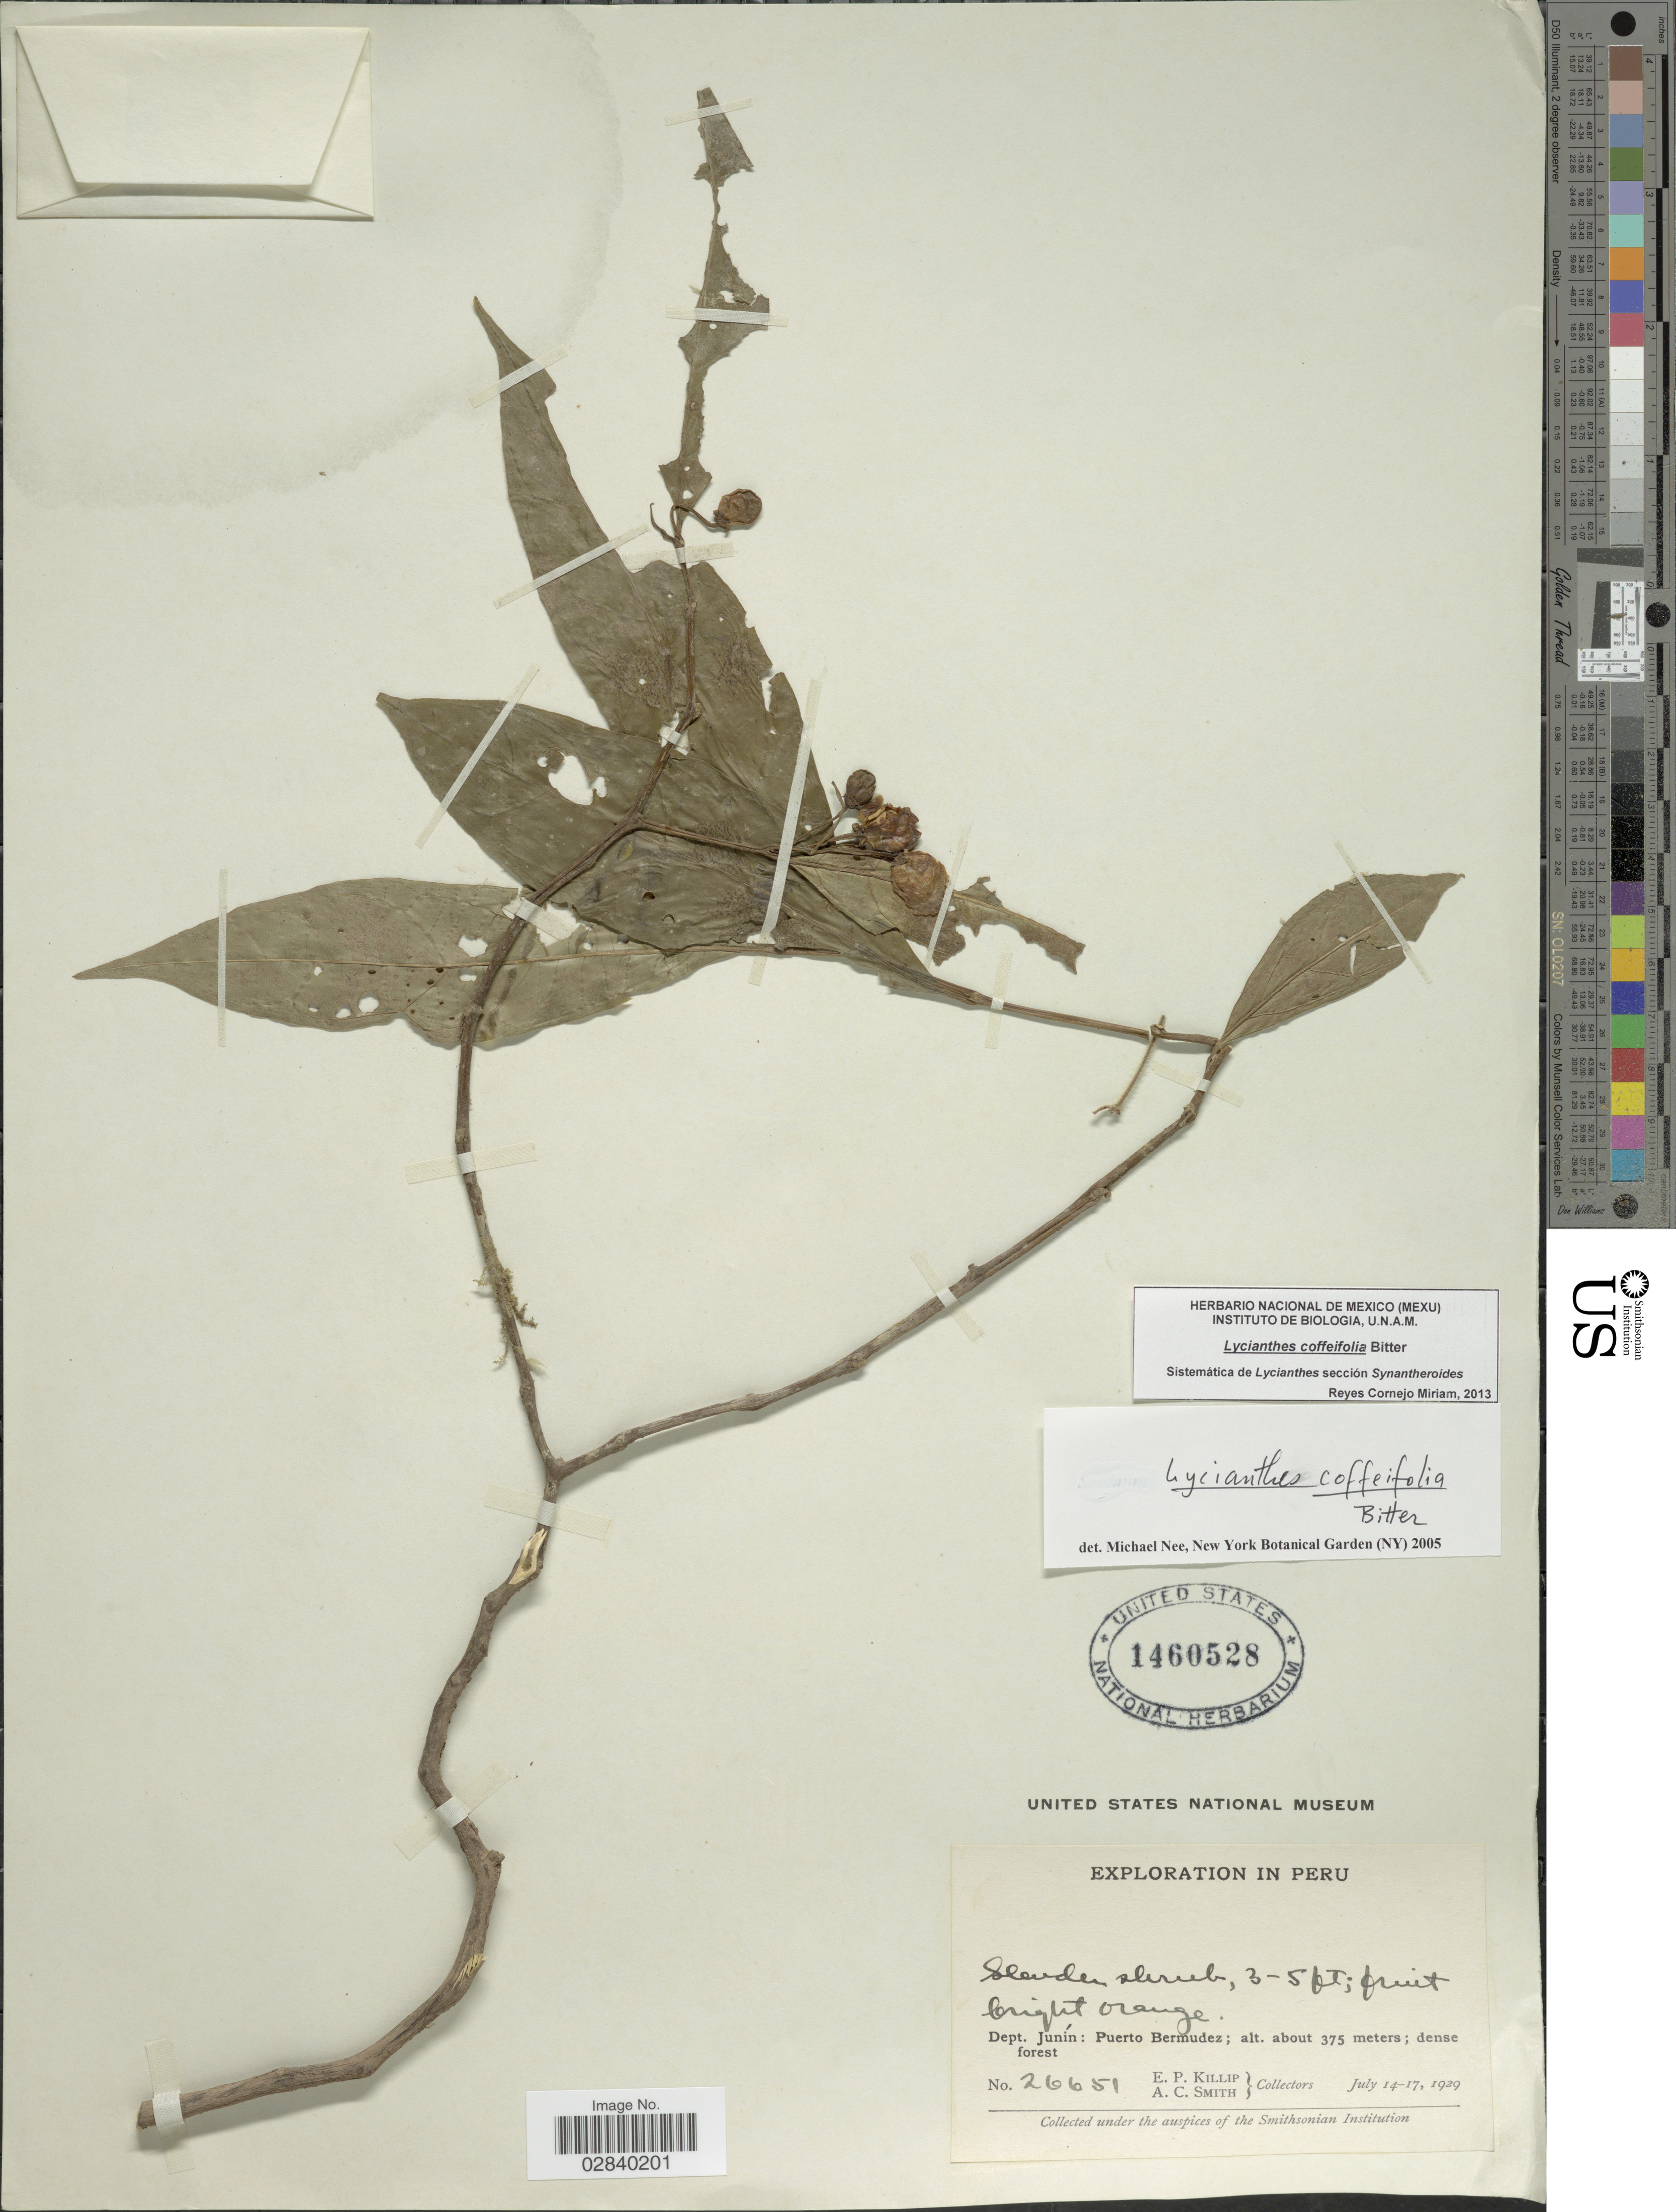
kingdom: Plantae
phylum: Tracheophyta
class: Magnoliopsida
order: Solanales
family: Solanaceae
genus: Lycianthes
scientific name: Lycianthes coffeifolia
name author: Bitter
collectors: E. P. Killip & A. C. Smith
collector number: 26651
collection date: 1929-07-14/1929-07-17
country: Peru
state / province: Junín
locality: Dept. Junín: Puerto Bermudez.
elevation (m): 375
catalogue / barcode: US 1460528